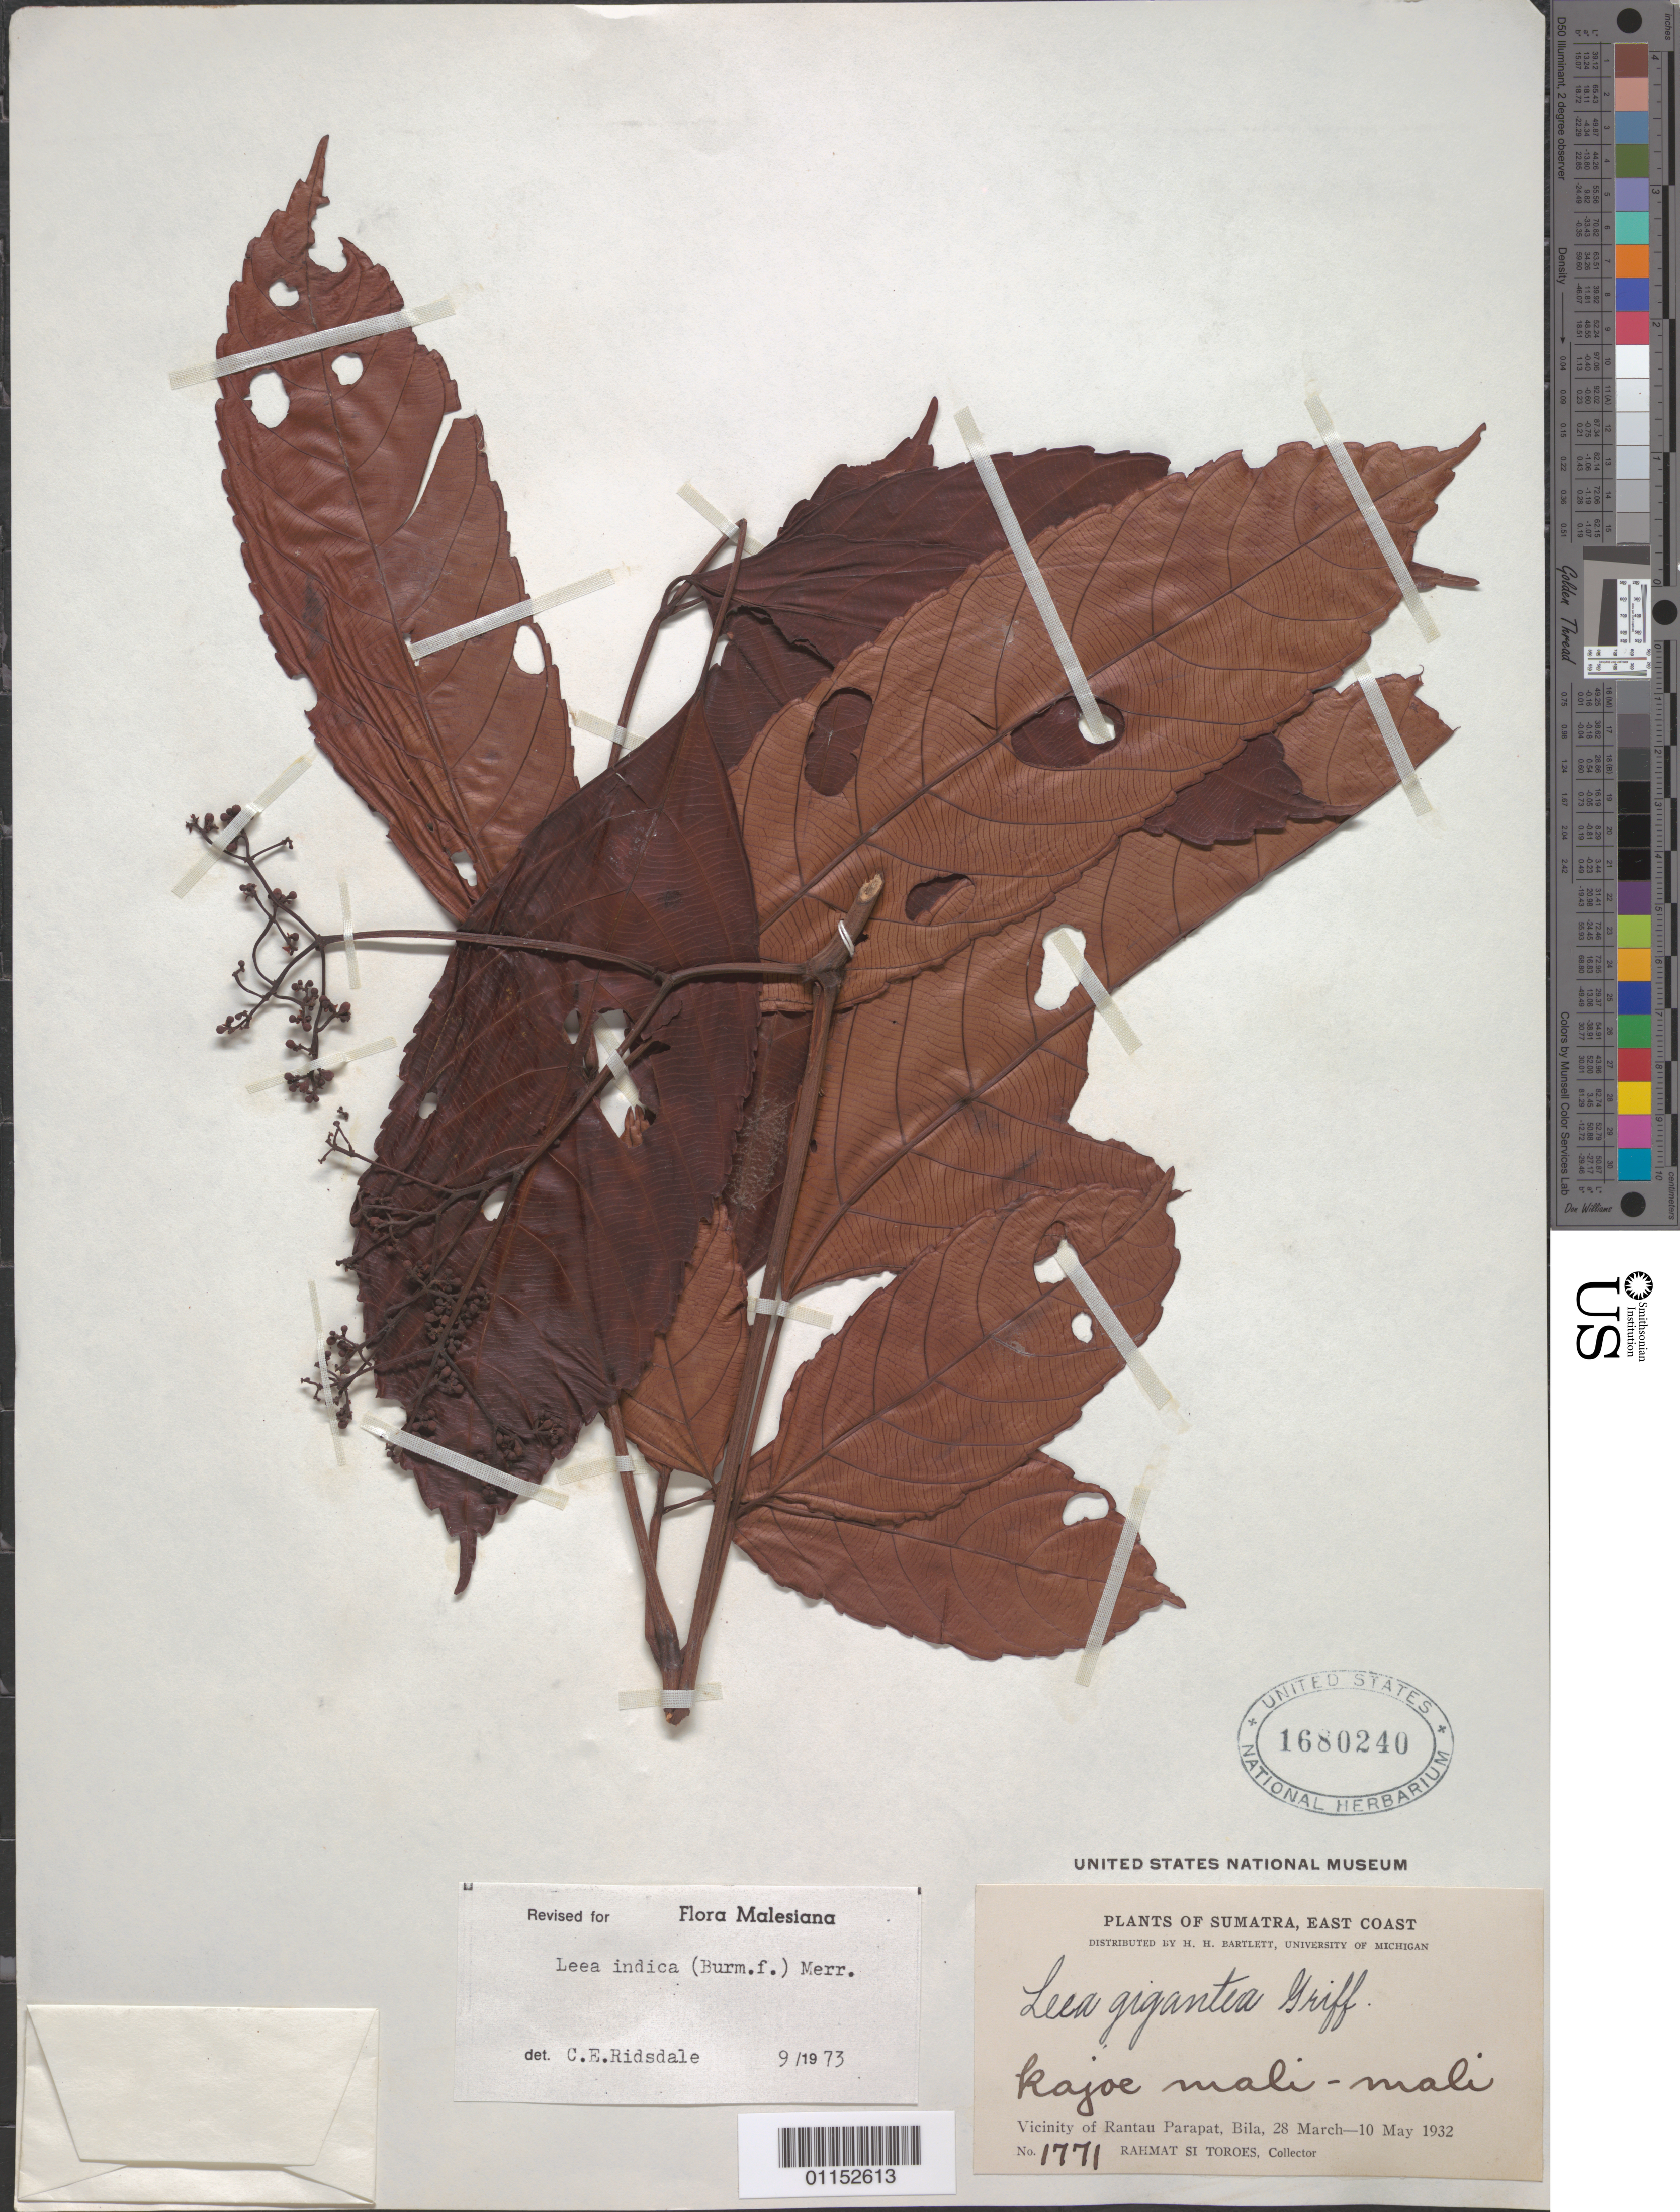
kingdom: Plantae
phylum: Tracheophyta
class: Magnoliopsida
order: Vitales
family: Vitaceae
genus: Leea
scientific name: Leea indica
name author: (Burm. f.) Merr.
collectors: Rahmat Si Boeea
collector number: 1771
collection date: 1932-03-28/1932-05-10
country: Indonesia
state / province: Sumatra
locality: Vicinity of Rantau Parapat, Bila.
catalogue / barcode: US 1680240